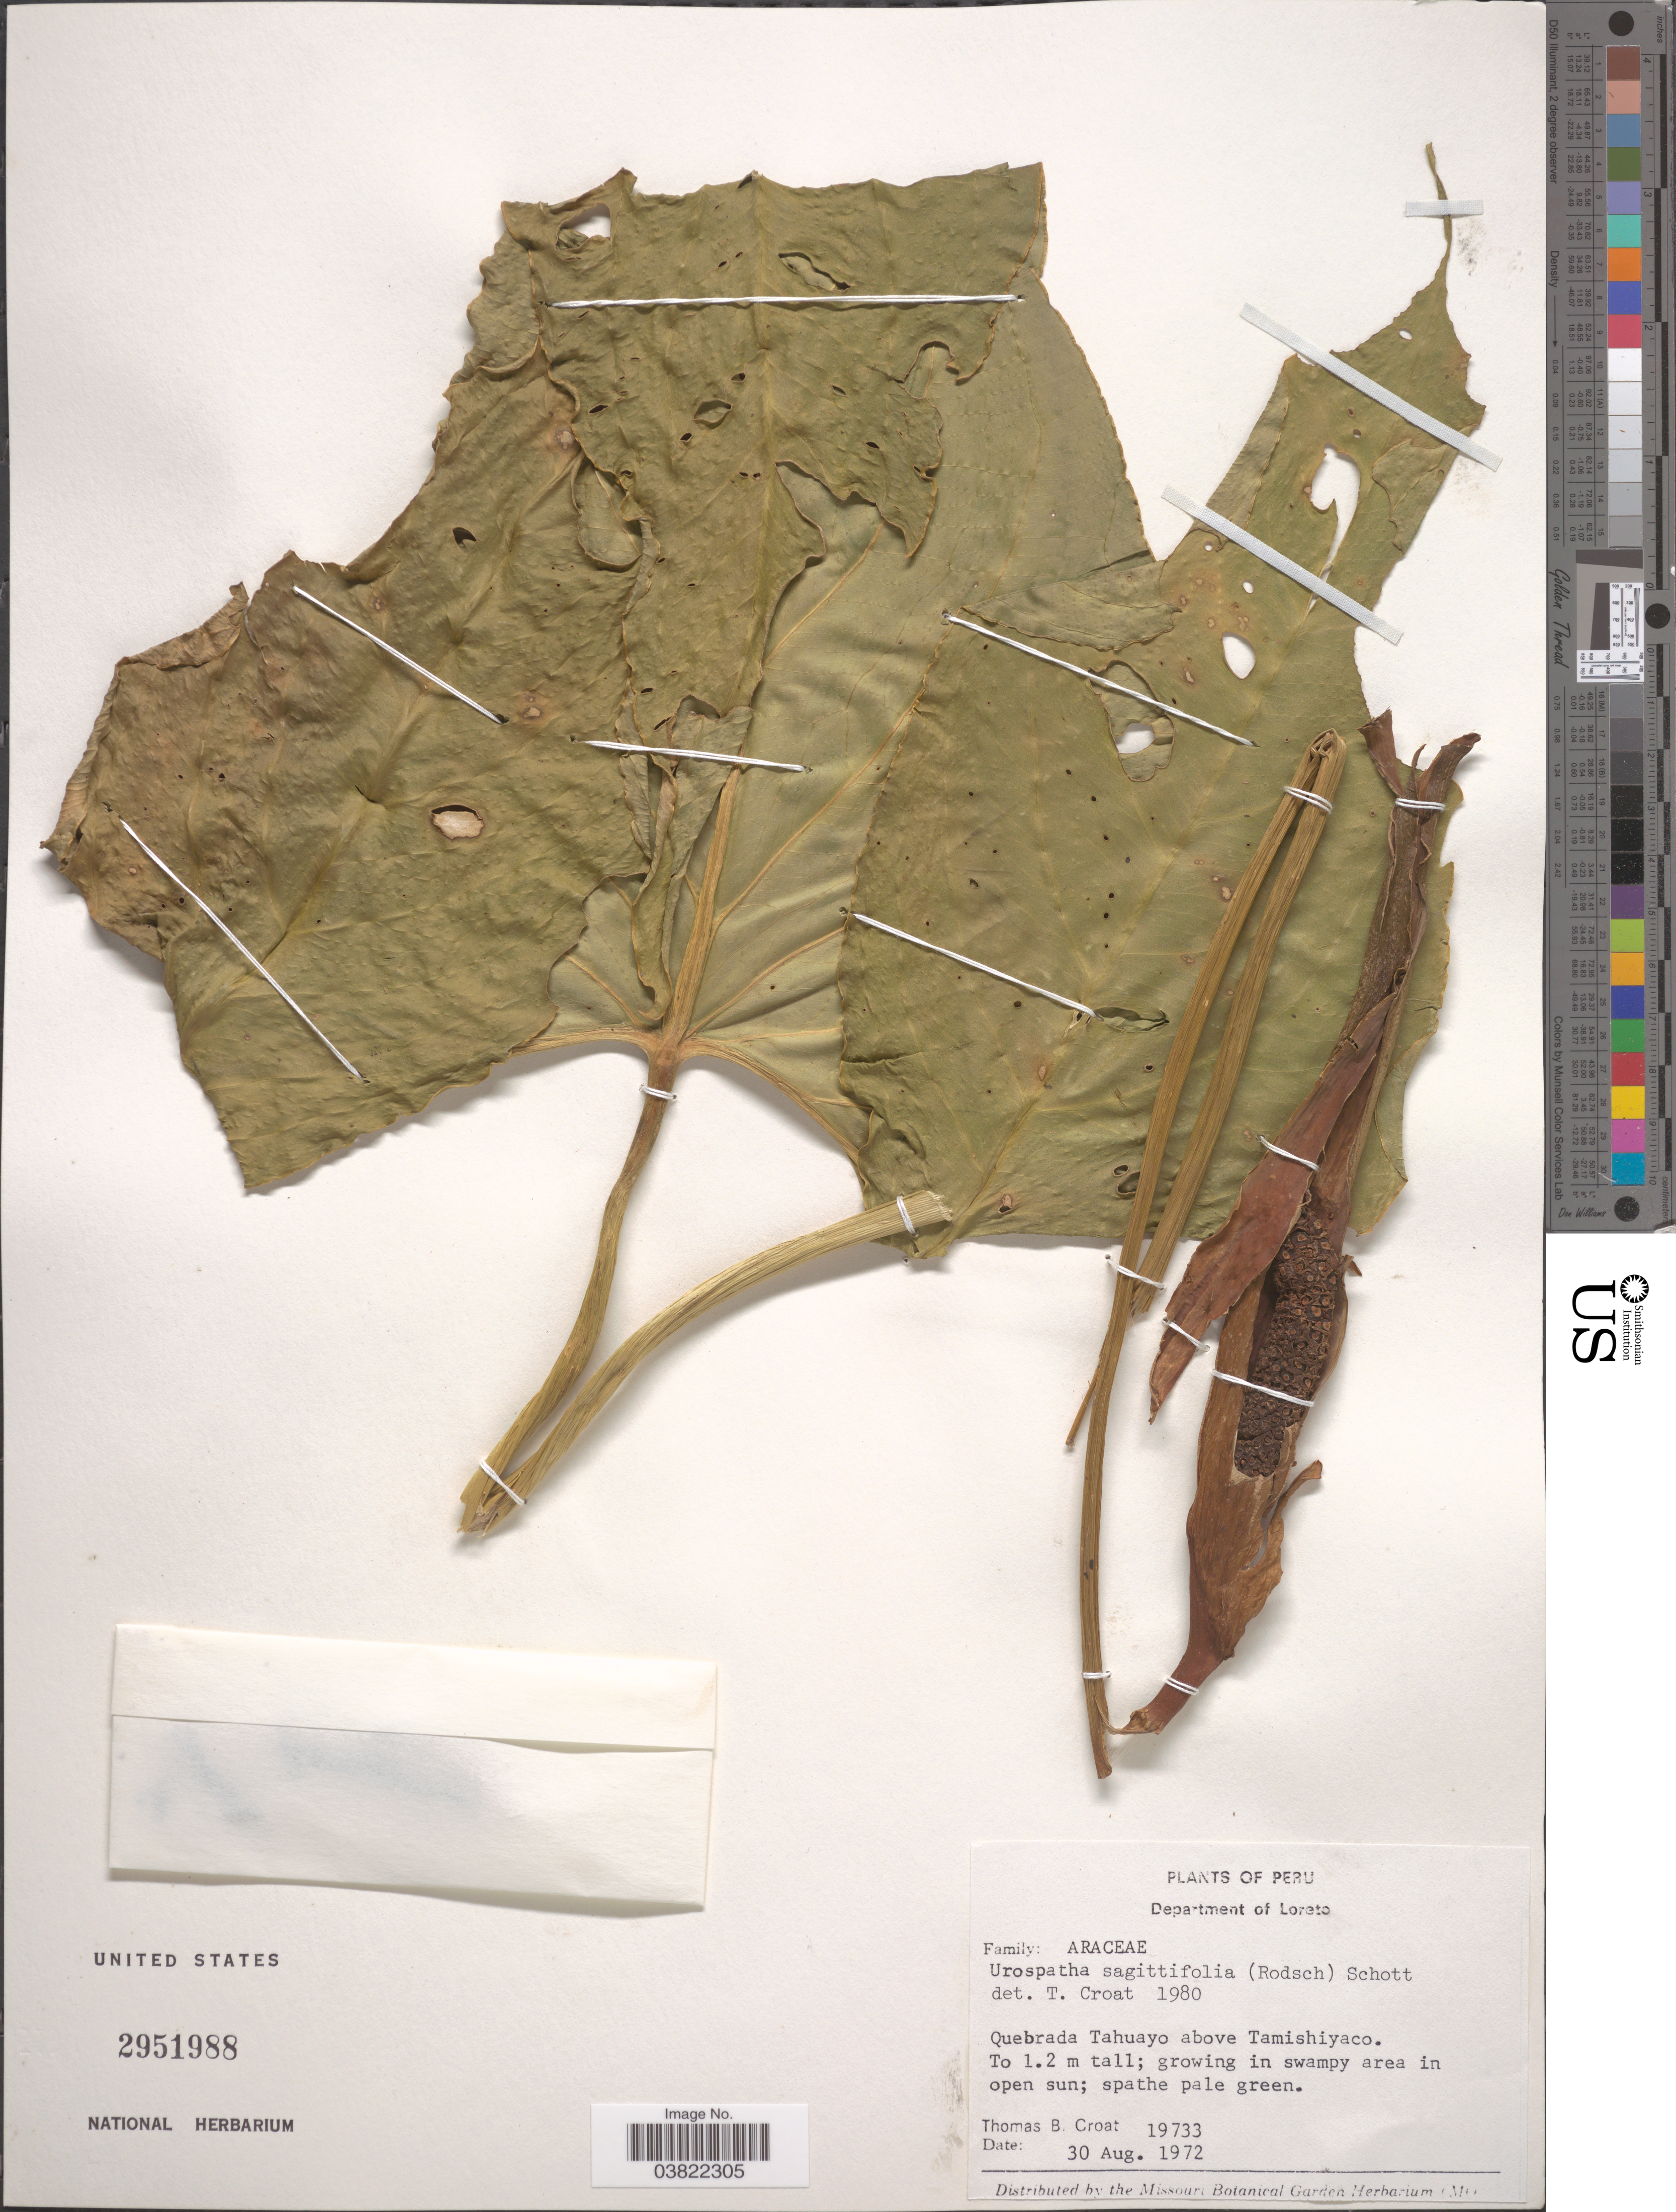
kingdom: Plantae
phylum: Tracheophyta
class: Liliopsida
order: Alismatales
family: Araceae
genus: Urospatha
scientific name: Urospatha sagittifolia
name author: (Rudge) Schott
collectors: T. B. Croat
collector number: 19733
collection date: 1972-08-30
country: Peru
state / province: Loreto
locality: Department of Loreto. Quebrada Tahuayo above Tamishiyaco.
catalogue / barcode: US 2951988